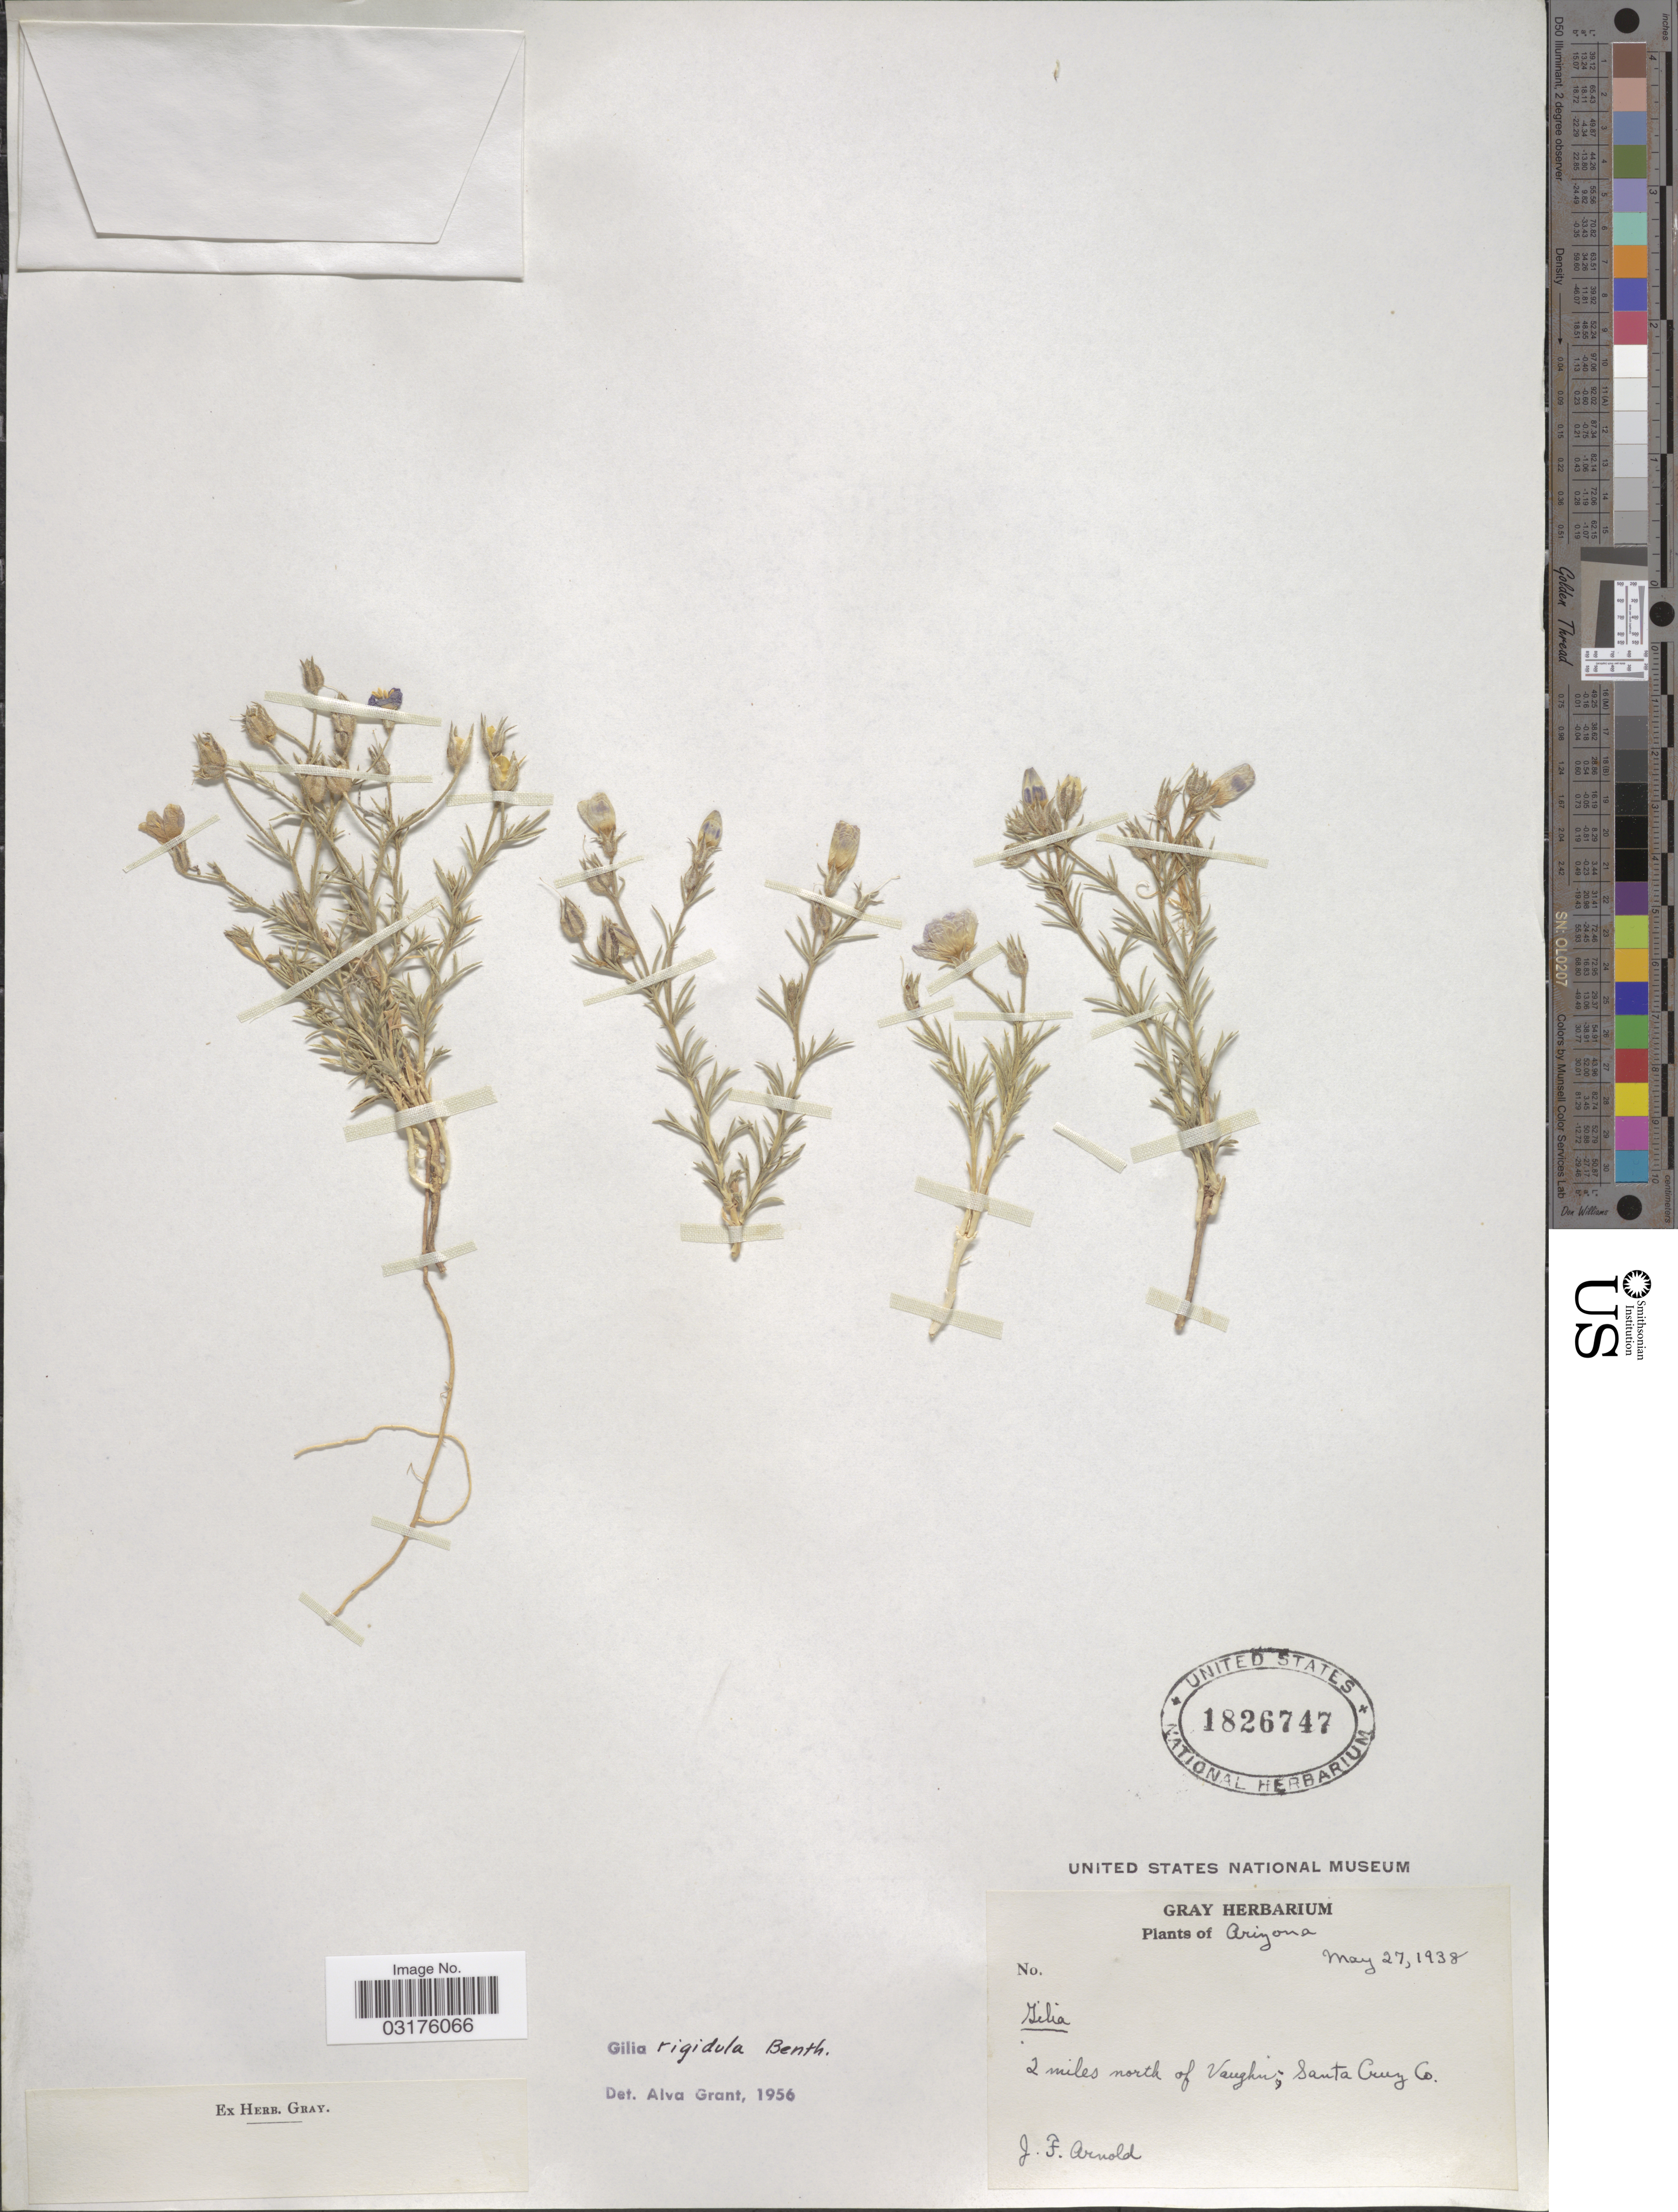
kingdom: Plantae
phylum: Tracheophyta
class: Magnoliopsida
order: Ericales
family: Polemoniaceae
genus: Giliastrum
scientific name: Giliastrum acerosum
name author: (A. Gray) Rydb.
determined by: Strong, Mark T., (BOT), Smithsonian Institution - National Museum of Natural History (UNITED STATES)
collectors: J. F. Arnold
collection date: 1938-05-27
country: United States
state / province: Arizona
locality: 2 miles north of Vaughn; Santa Cruz Co.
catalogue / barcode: US 1826747